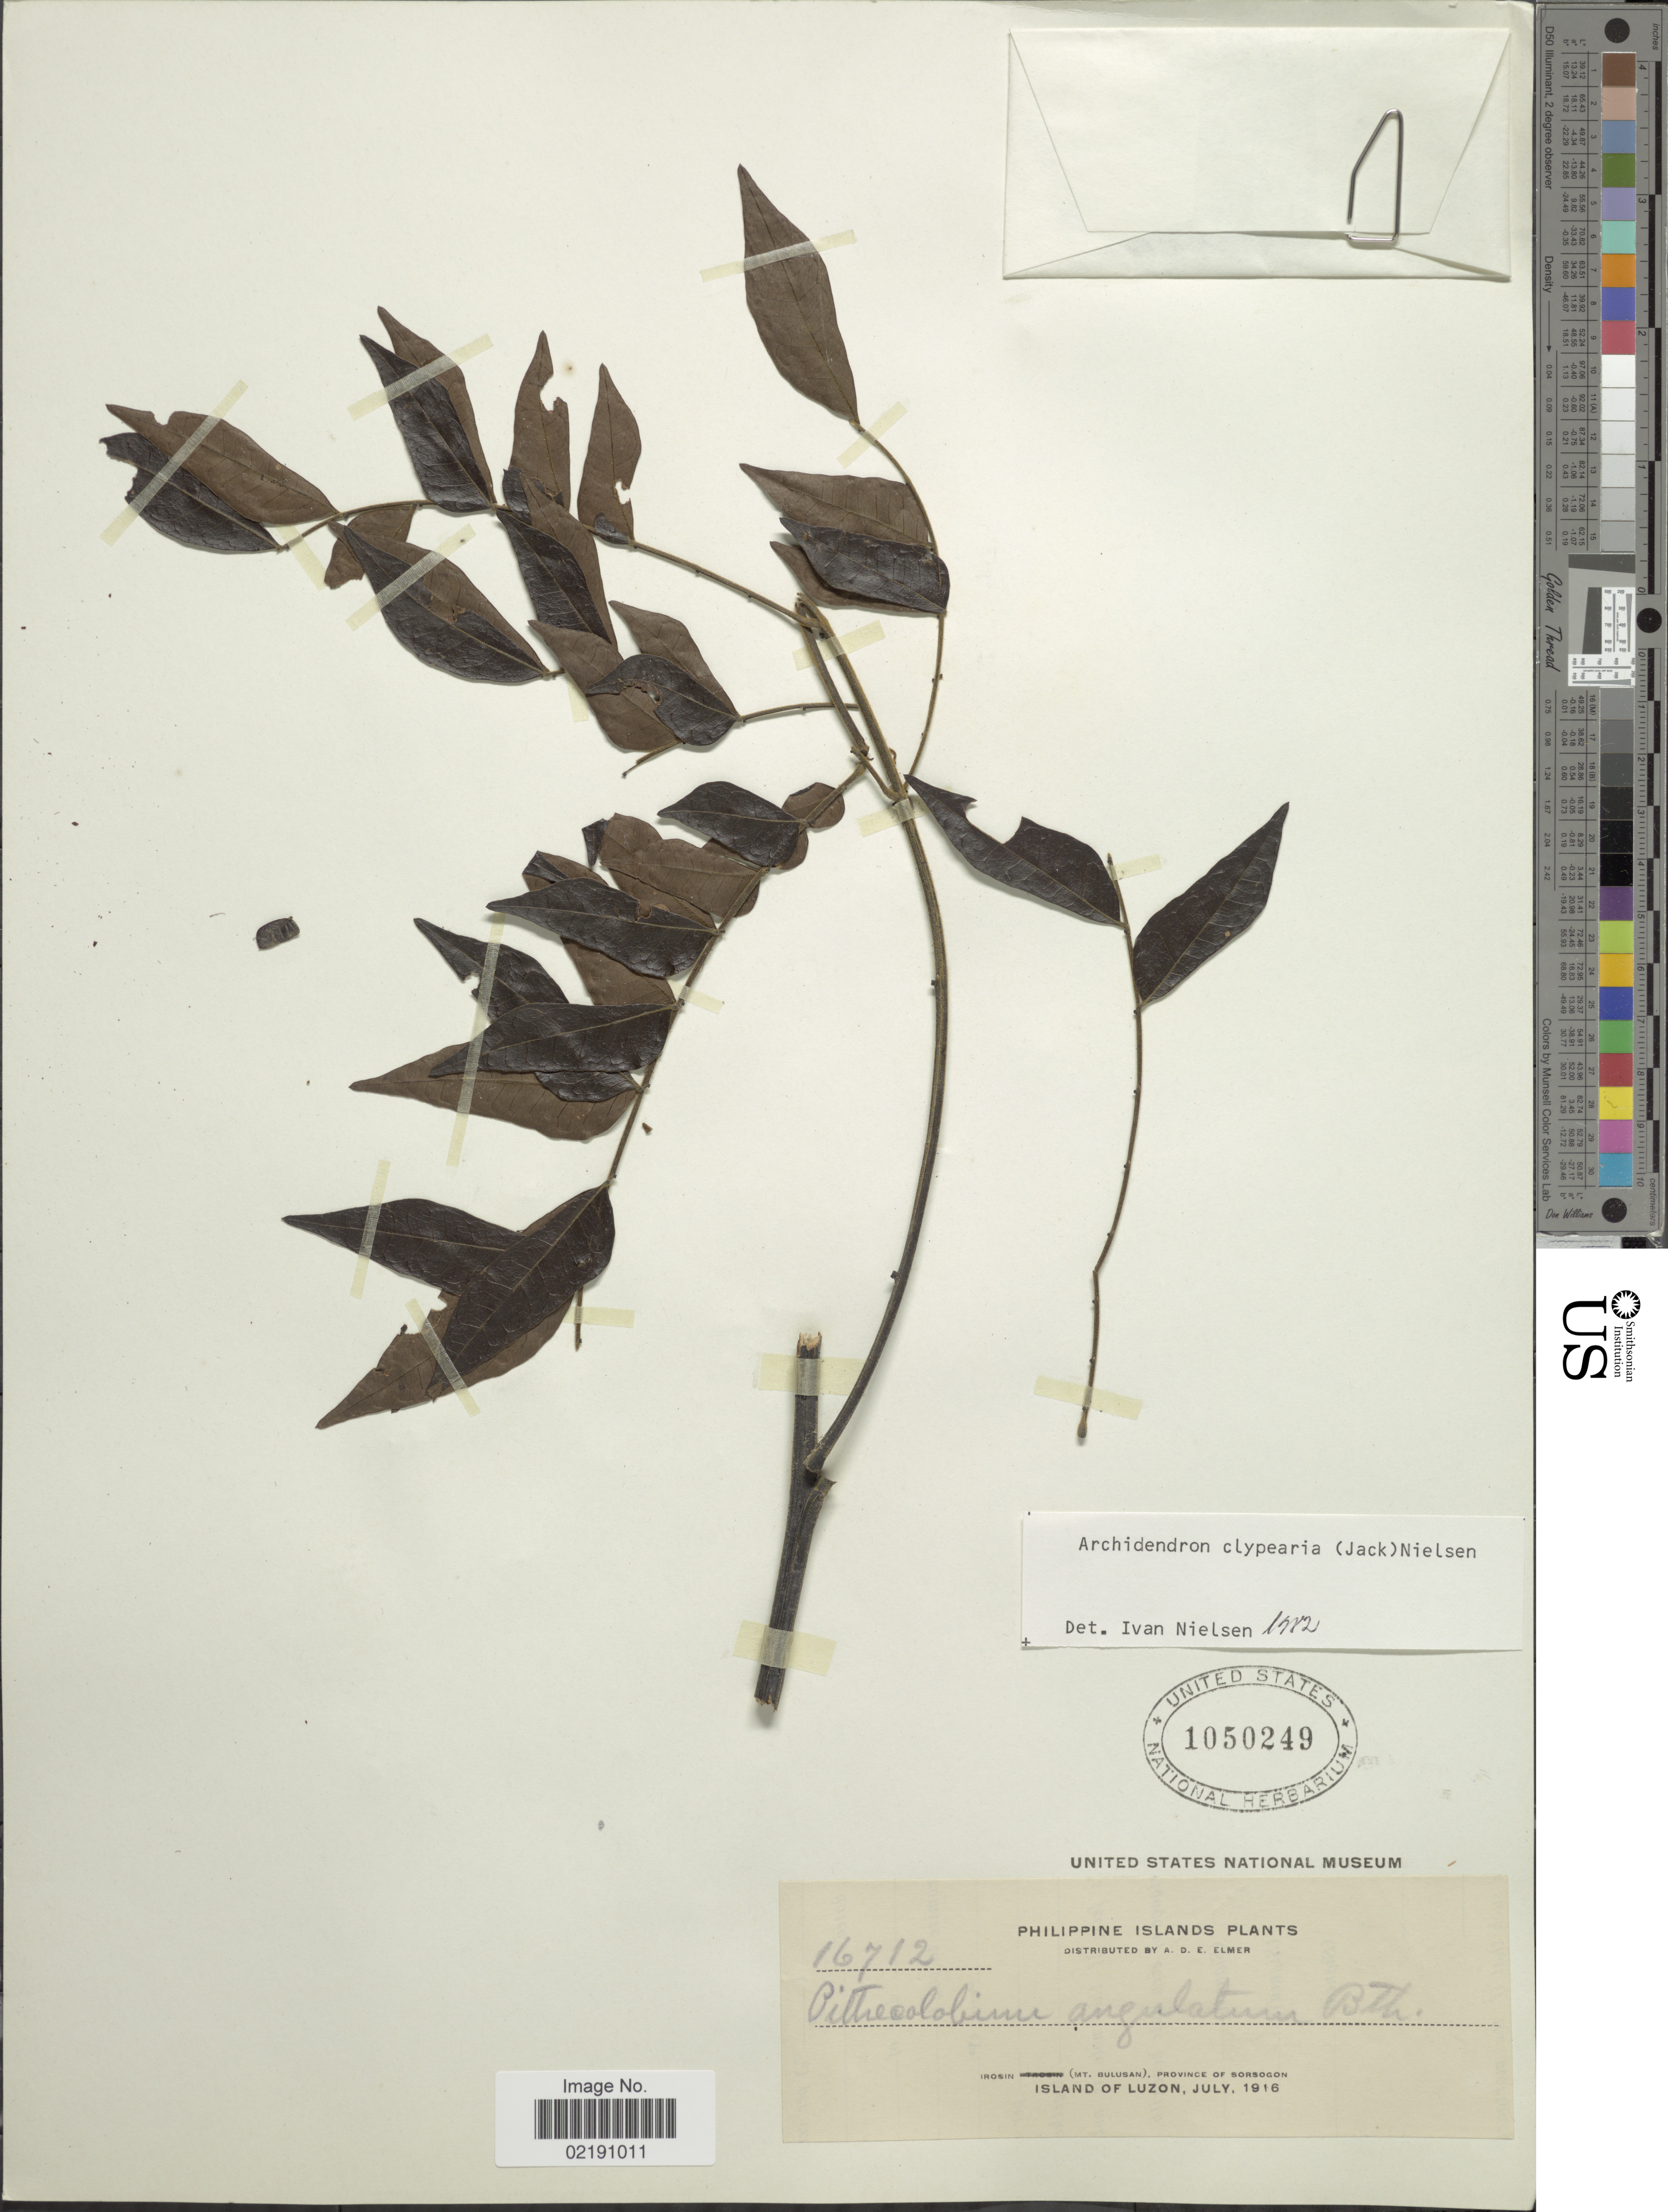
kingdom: Plantae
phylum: Tracheophyta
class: Magnoliopsida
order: Fabales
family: Fabaceae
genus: Archidendron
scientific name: Archidendron clypearia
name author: (Jack) I.C. Nielsen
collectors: A. D. E. Elmer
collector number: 16712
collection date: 1916-07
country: Philippines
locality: Philippine Islands. Irosin (Mt. Bulusan), Province of Sorsogon. Island of Luzon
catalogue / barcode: US 1050249